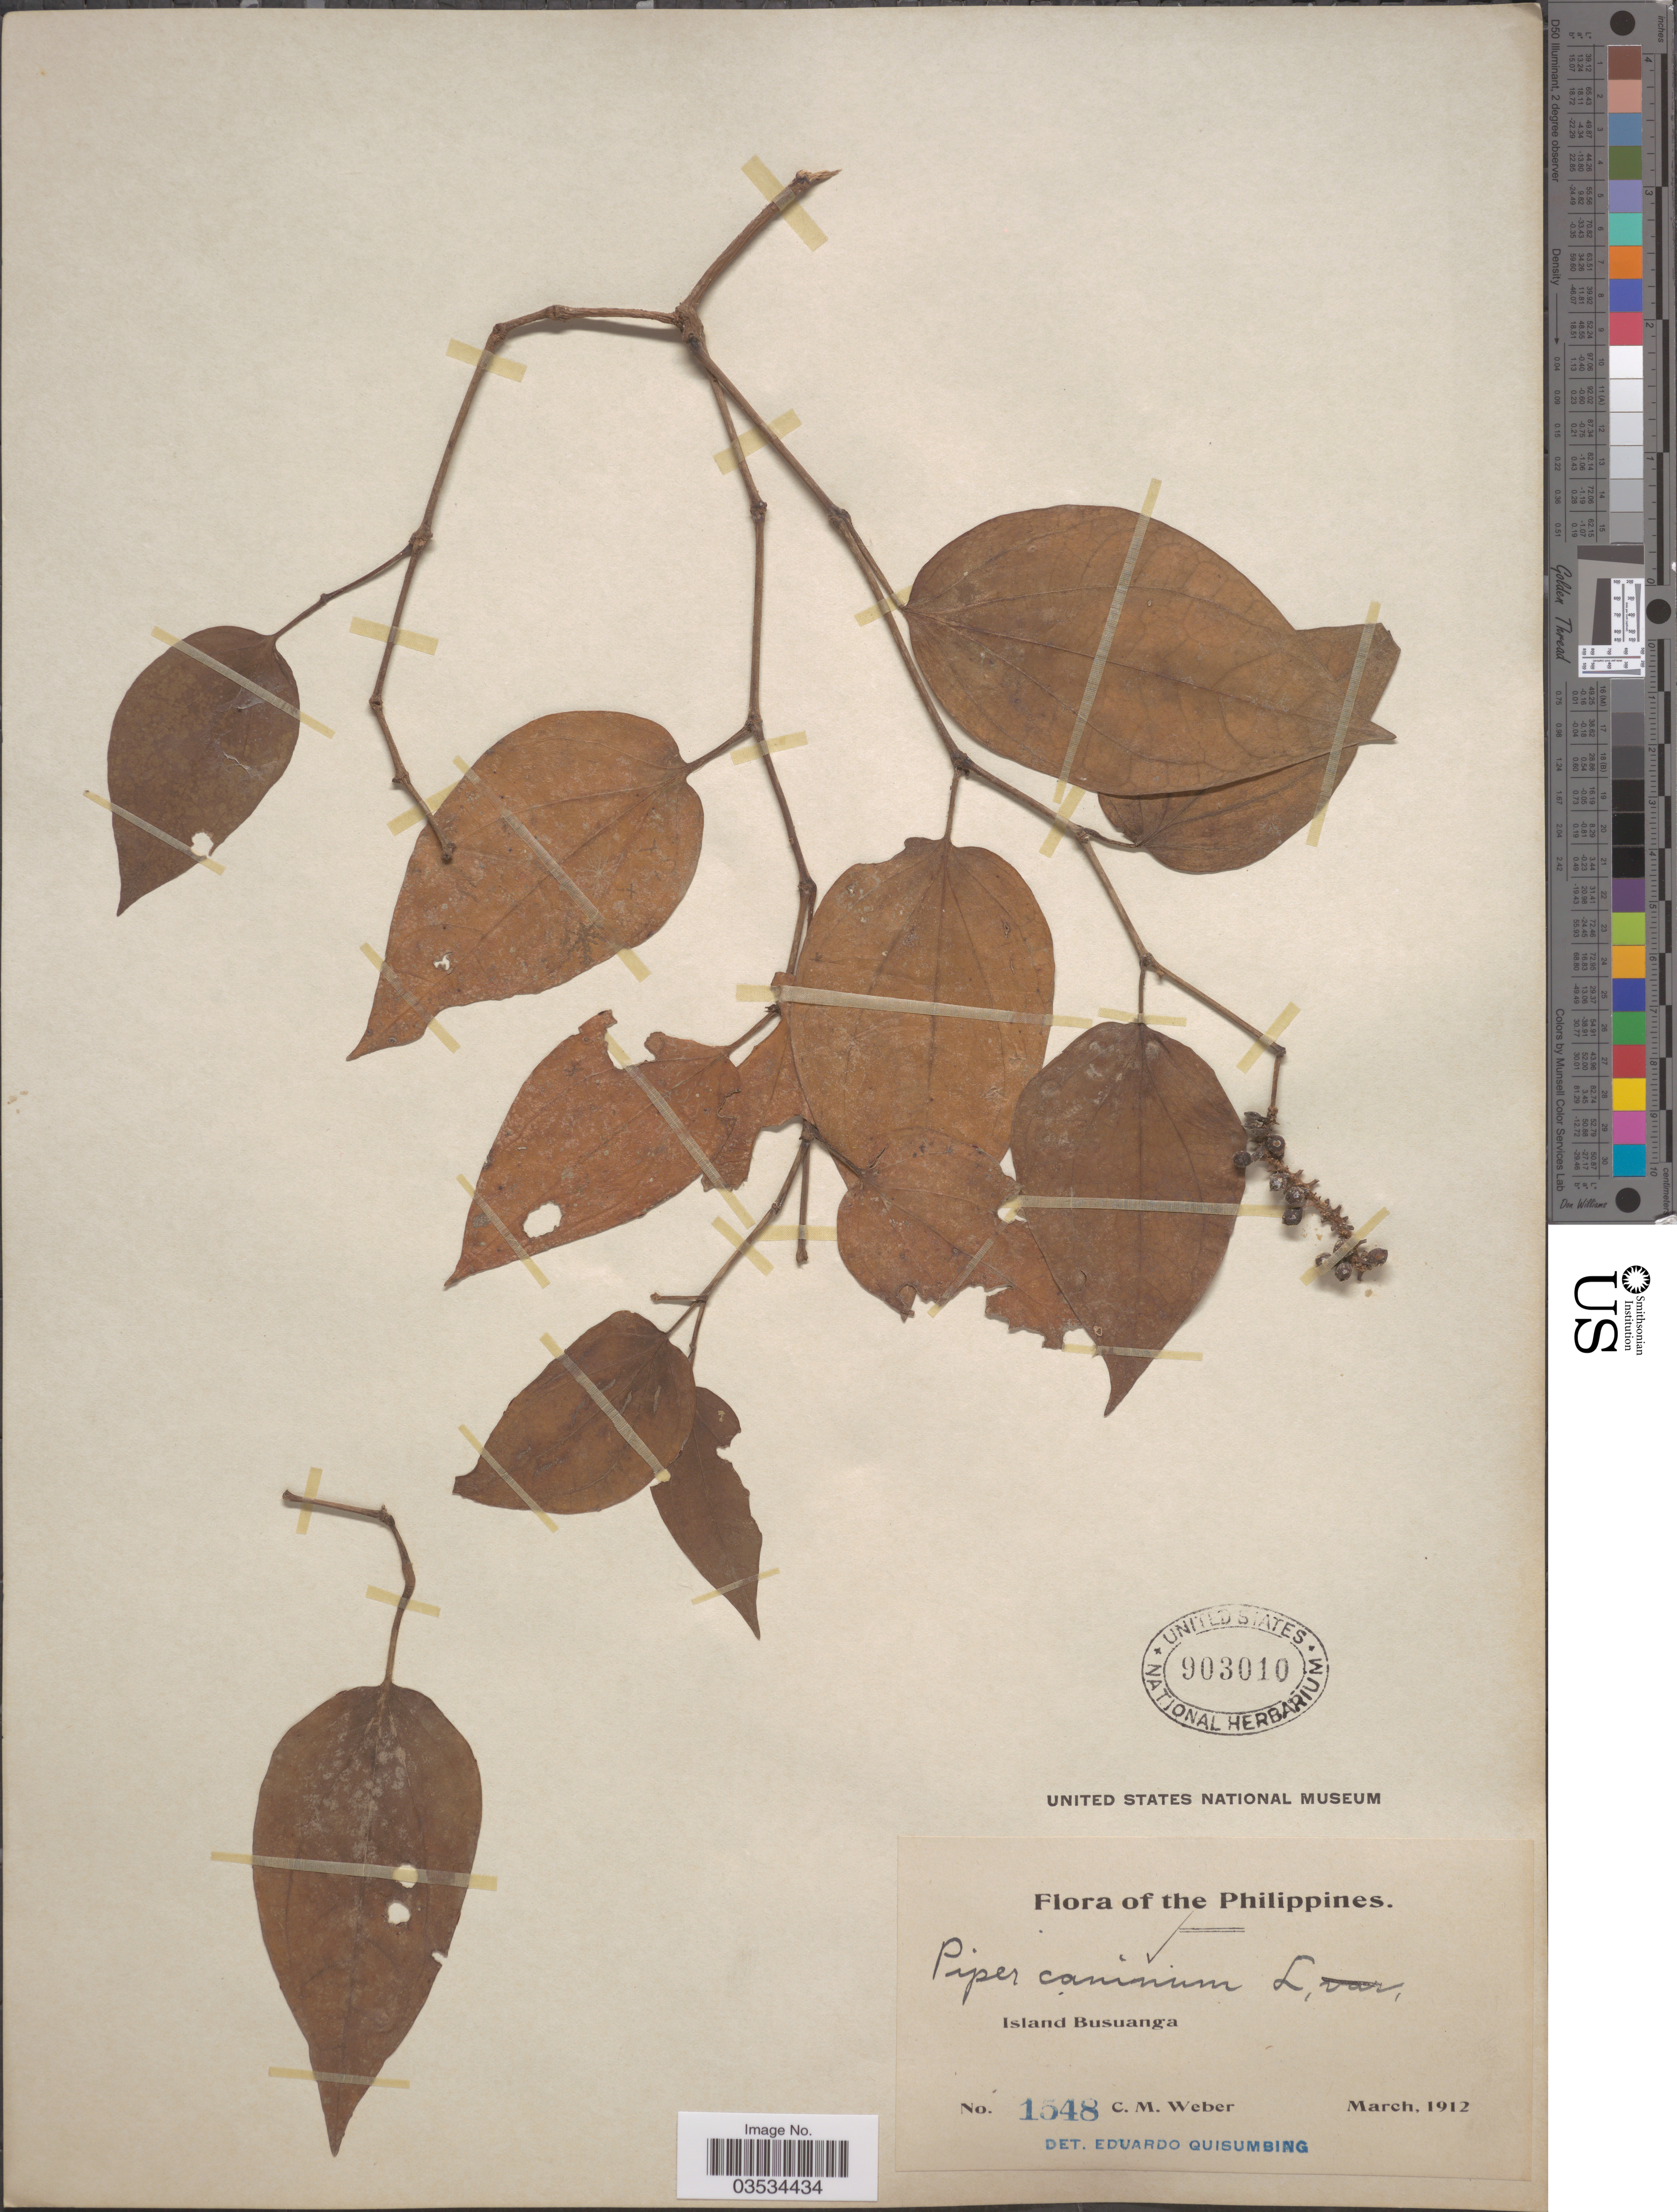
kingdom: Plantae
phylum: Tracheophyta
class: Magnoliopsida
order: Piperales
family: Piperaceae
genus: Piper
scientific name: Piper caninum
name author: Blume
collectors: C. M. Weber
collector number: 1548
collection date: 1912-03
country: Philippines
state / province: Mimaropa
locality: Island Busuanga.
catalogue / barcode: US 903010